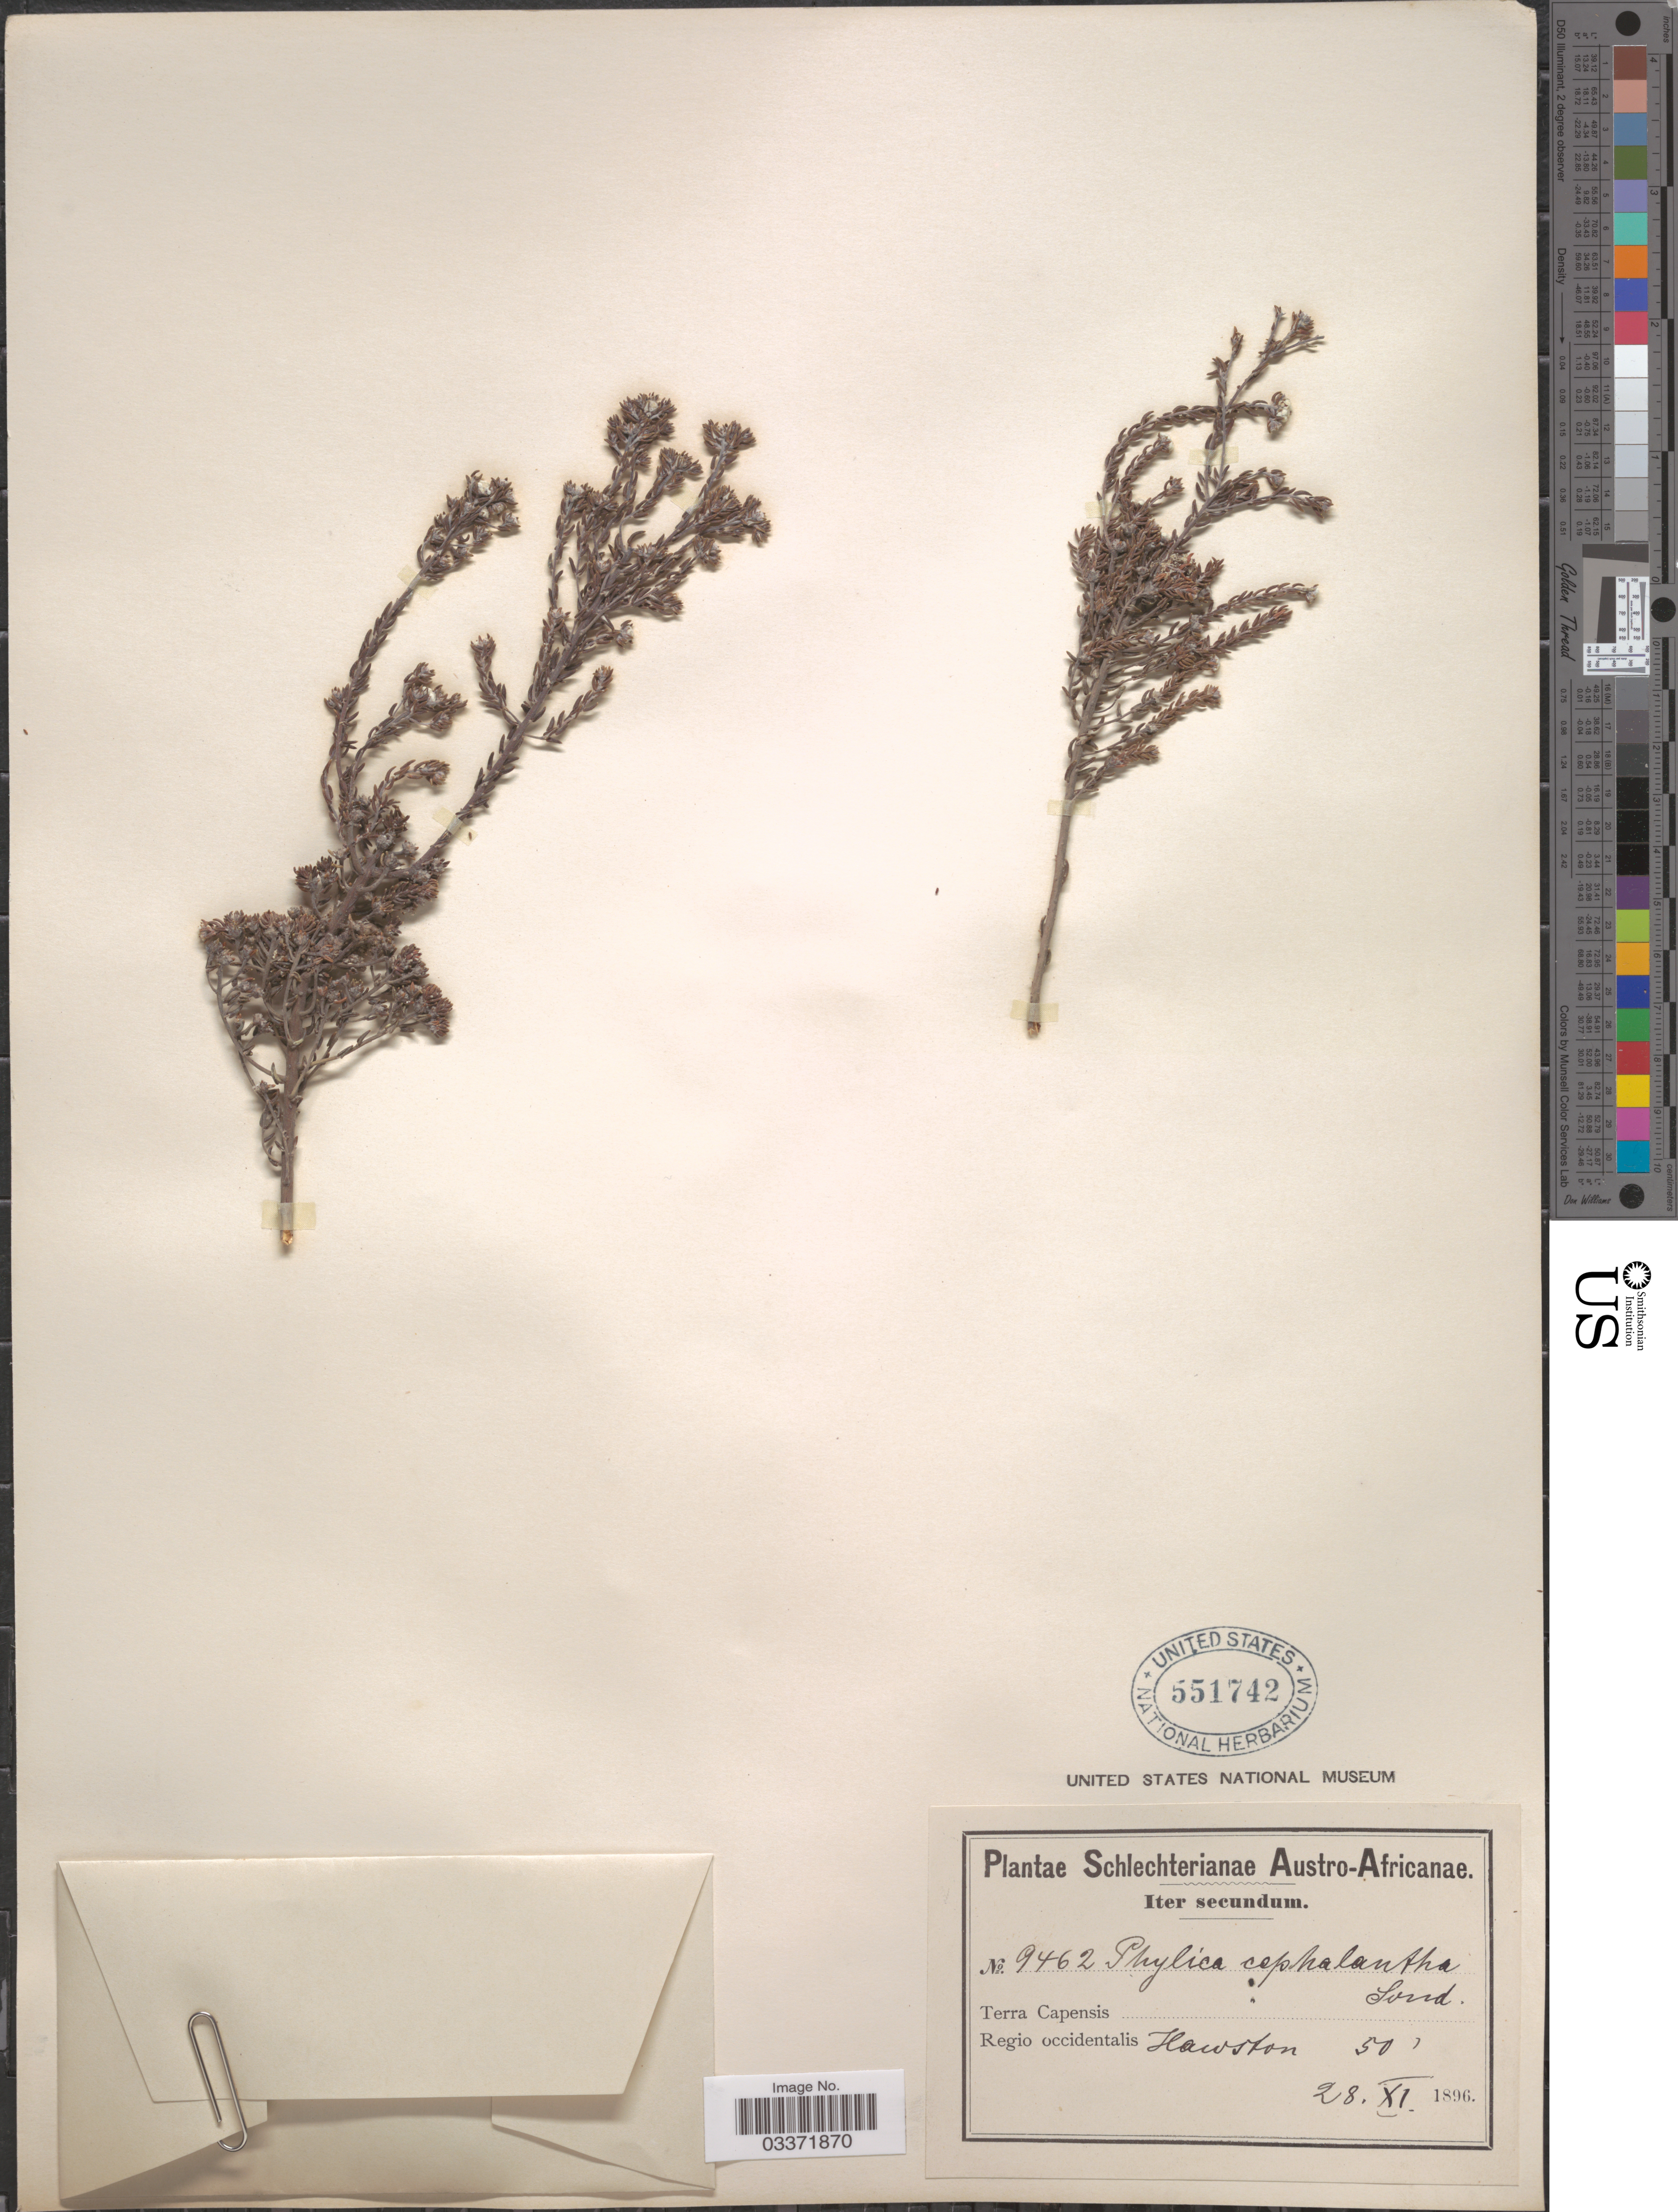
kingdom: Plantae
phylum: Tracheophyta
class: Magnoliopsida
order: Rosales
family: Rhamnaceae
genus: Phylica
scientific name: Phylica cephalantha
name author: Sond.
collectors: Schlechter, --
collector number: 9462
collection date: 1896-11-28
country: South Africa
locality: Austro-Africanae, Terra Capensis, Regio occidentalis, Hawston.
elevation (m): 15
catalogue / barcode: US 551742